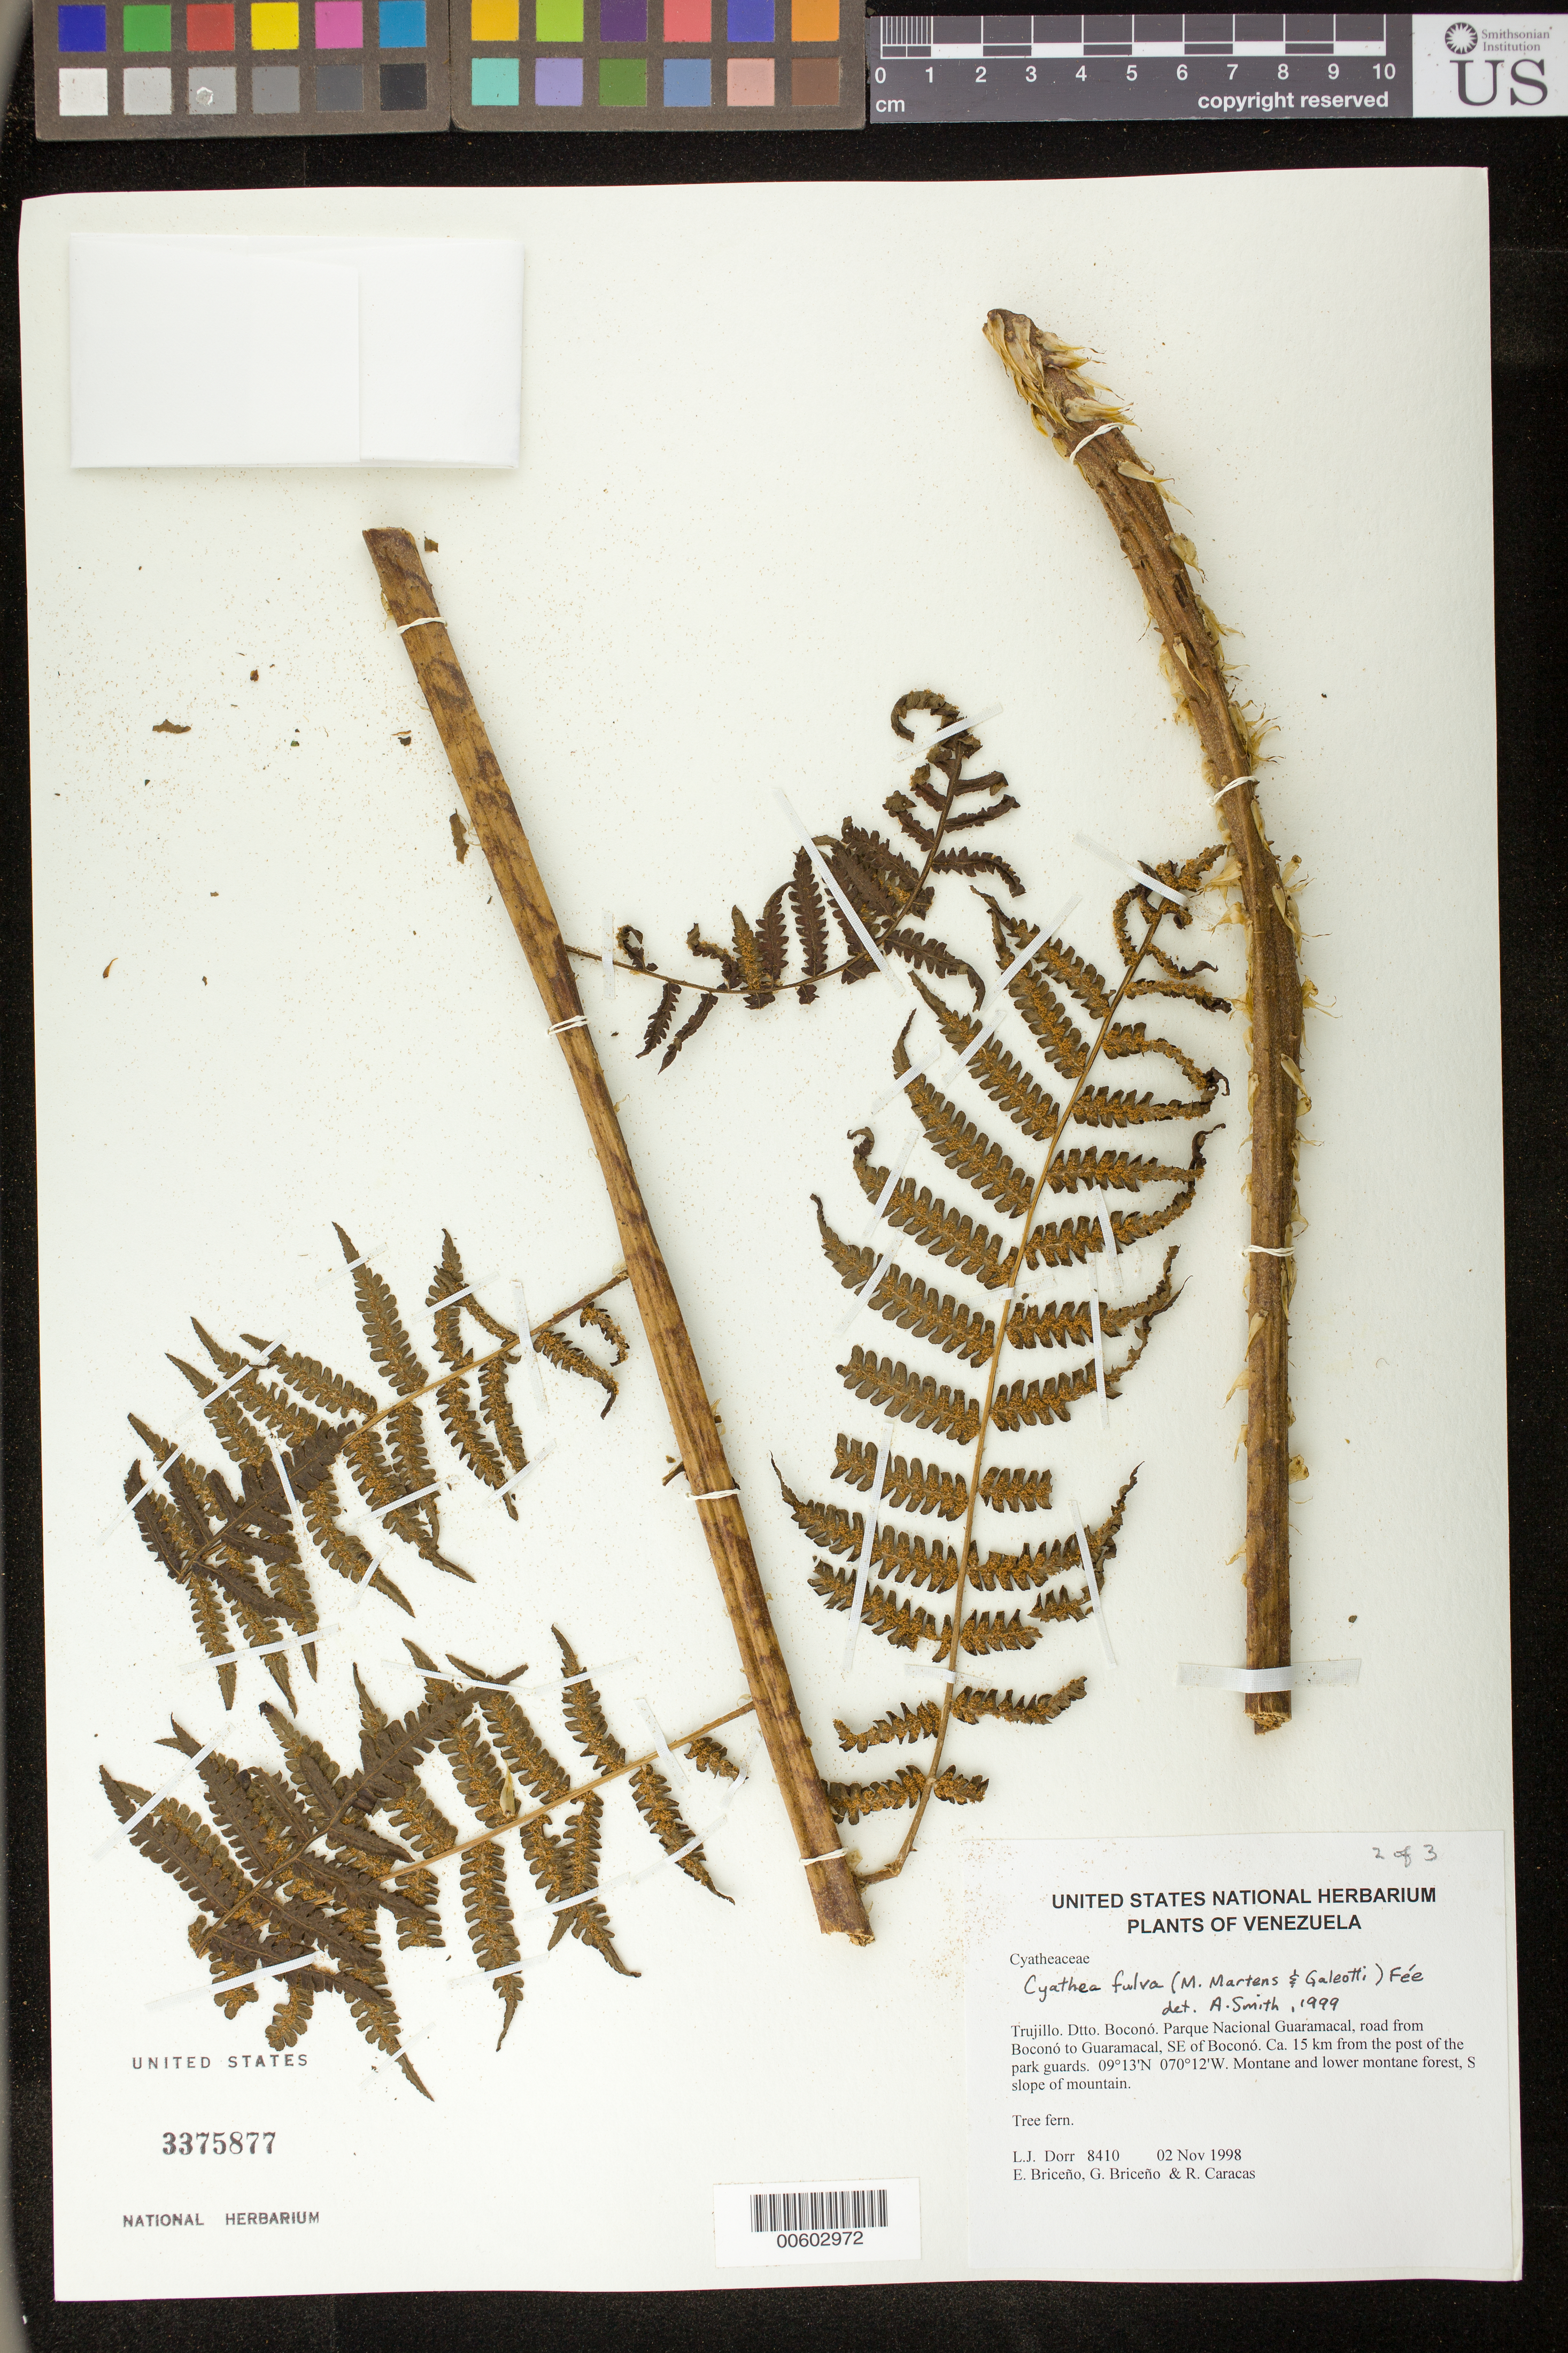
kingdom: Plantae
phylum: Tracheophyta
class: Polypodiopsida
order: Cyatheales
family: Cyatheaceae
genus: Cyathea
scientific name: Cyathea fulva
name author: (M. Martens & Galeotti) Fée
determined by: Smith, Alan R., (UC)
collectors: L. J. Dorr, E. Briceño, G. Briceño & R. Caracas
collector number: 8410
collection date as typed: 02 Nov 1998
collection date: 1998-11-02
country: Venezuela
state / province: Trujillo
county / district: Boconó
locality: Parque Nacional Guaramacal, road from Boconó to Guaramacal, SE of Boconó, ca. 15 km from the post of the park guards.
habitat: Montane and lower montane forest, S slope of mountain.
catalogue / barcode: US 3375877